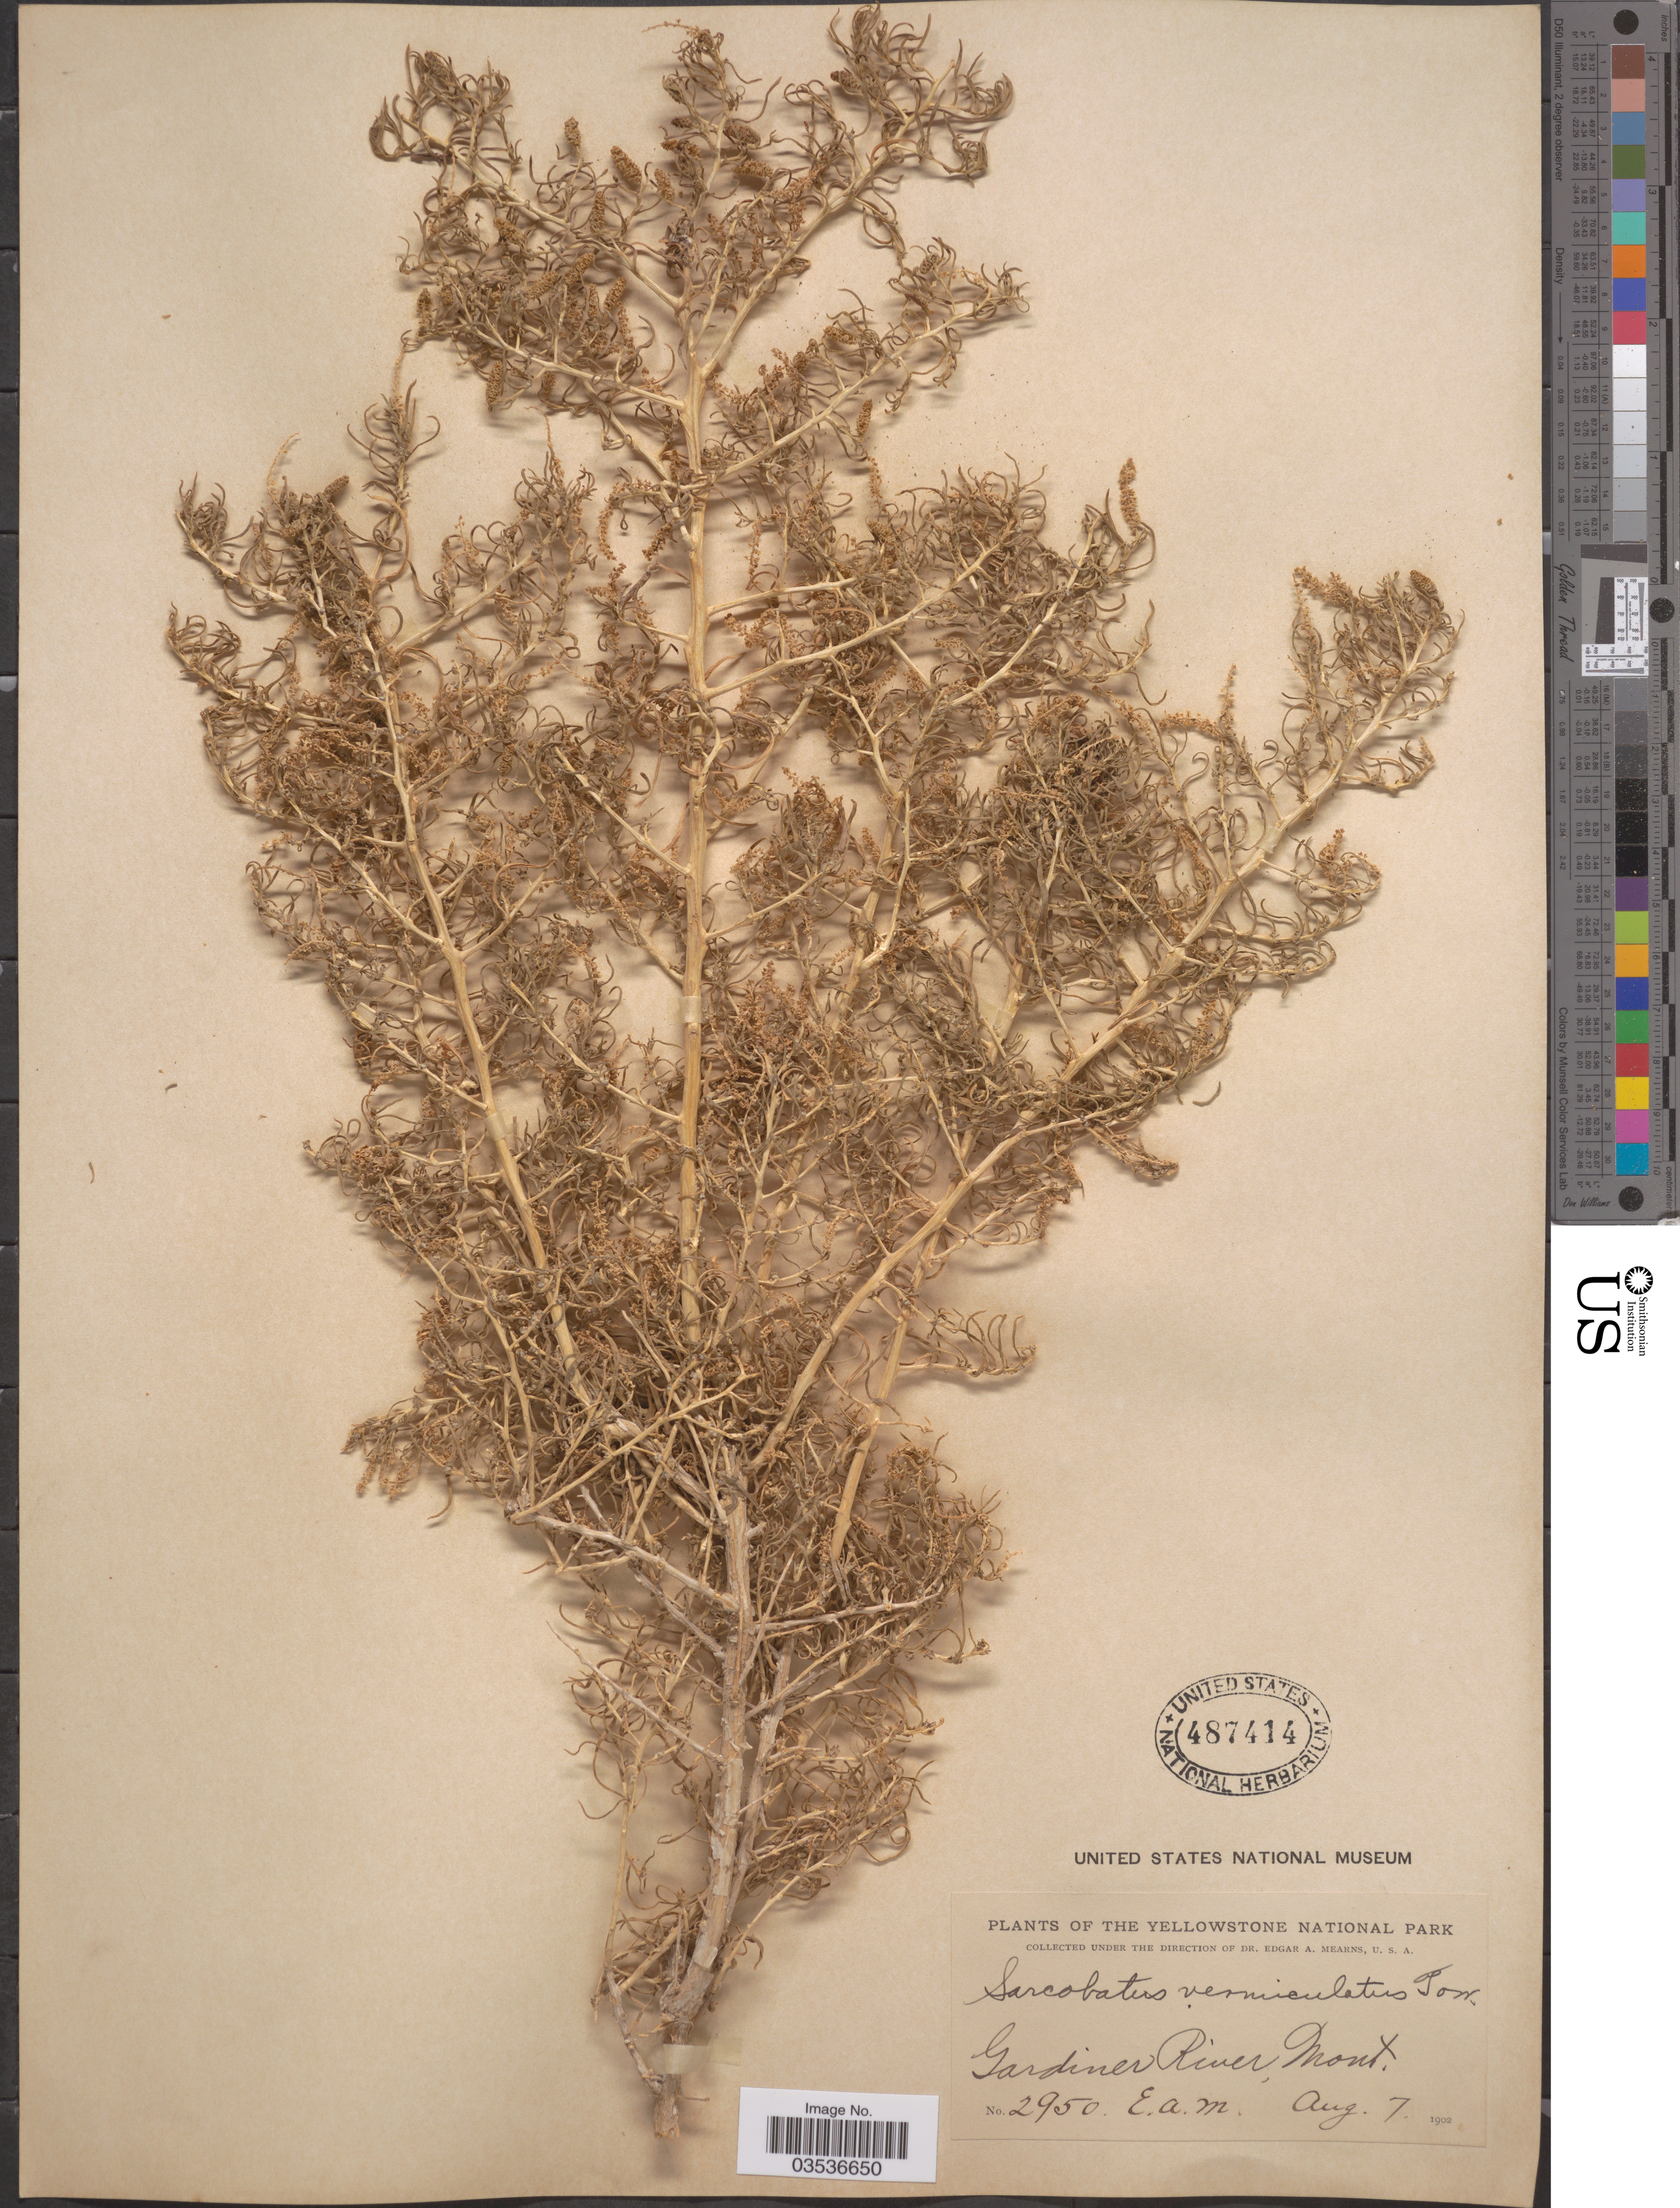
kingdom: Plantae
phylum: Tracheophyta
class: Magnoliopsida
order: Caryophyllales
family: Sarcobataceae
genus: Sarcobatus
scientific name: Sarcobatus vermiculatus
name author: (Hook.) Torr.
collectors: E. A. Mearns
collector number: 2950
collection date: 1902-08-07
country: United States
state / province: Montana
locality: The Yellowstone National Park. Gardiner River.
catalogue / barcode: US 487414